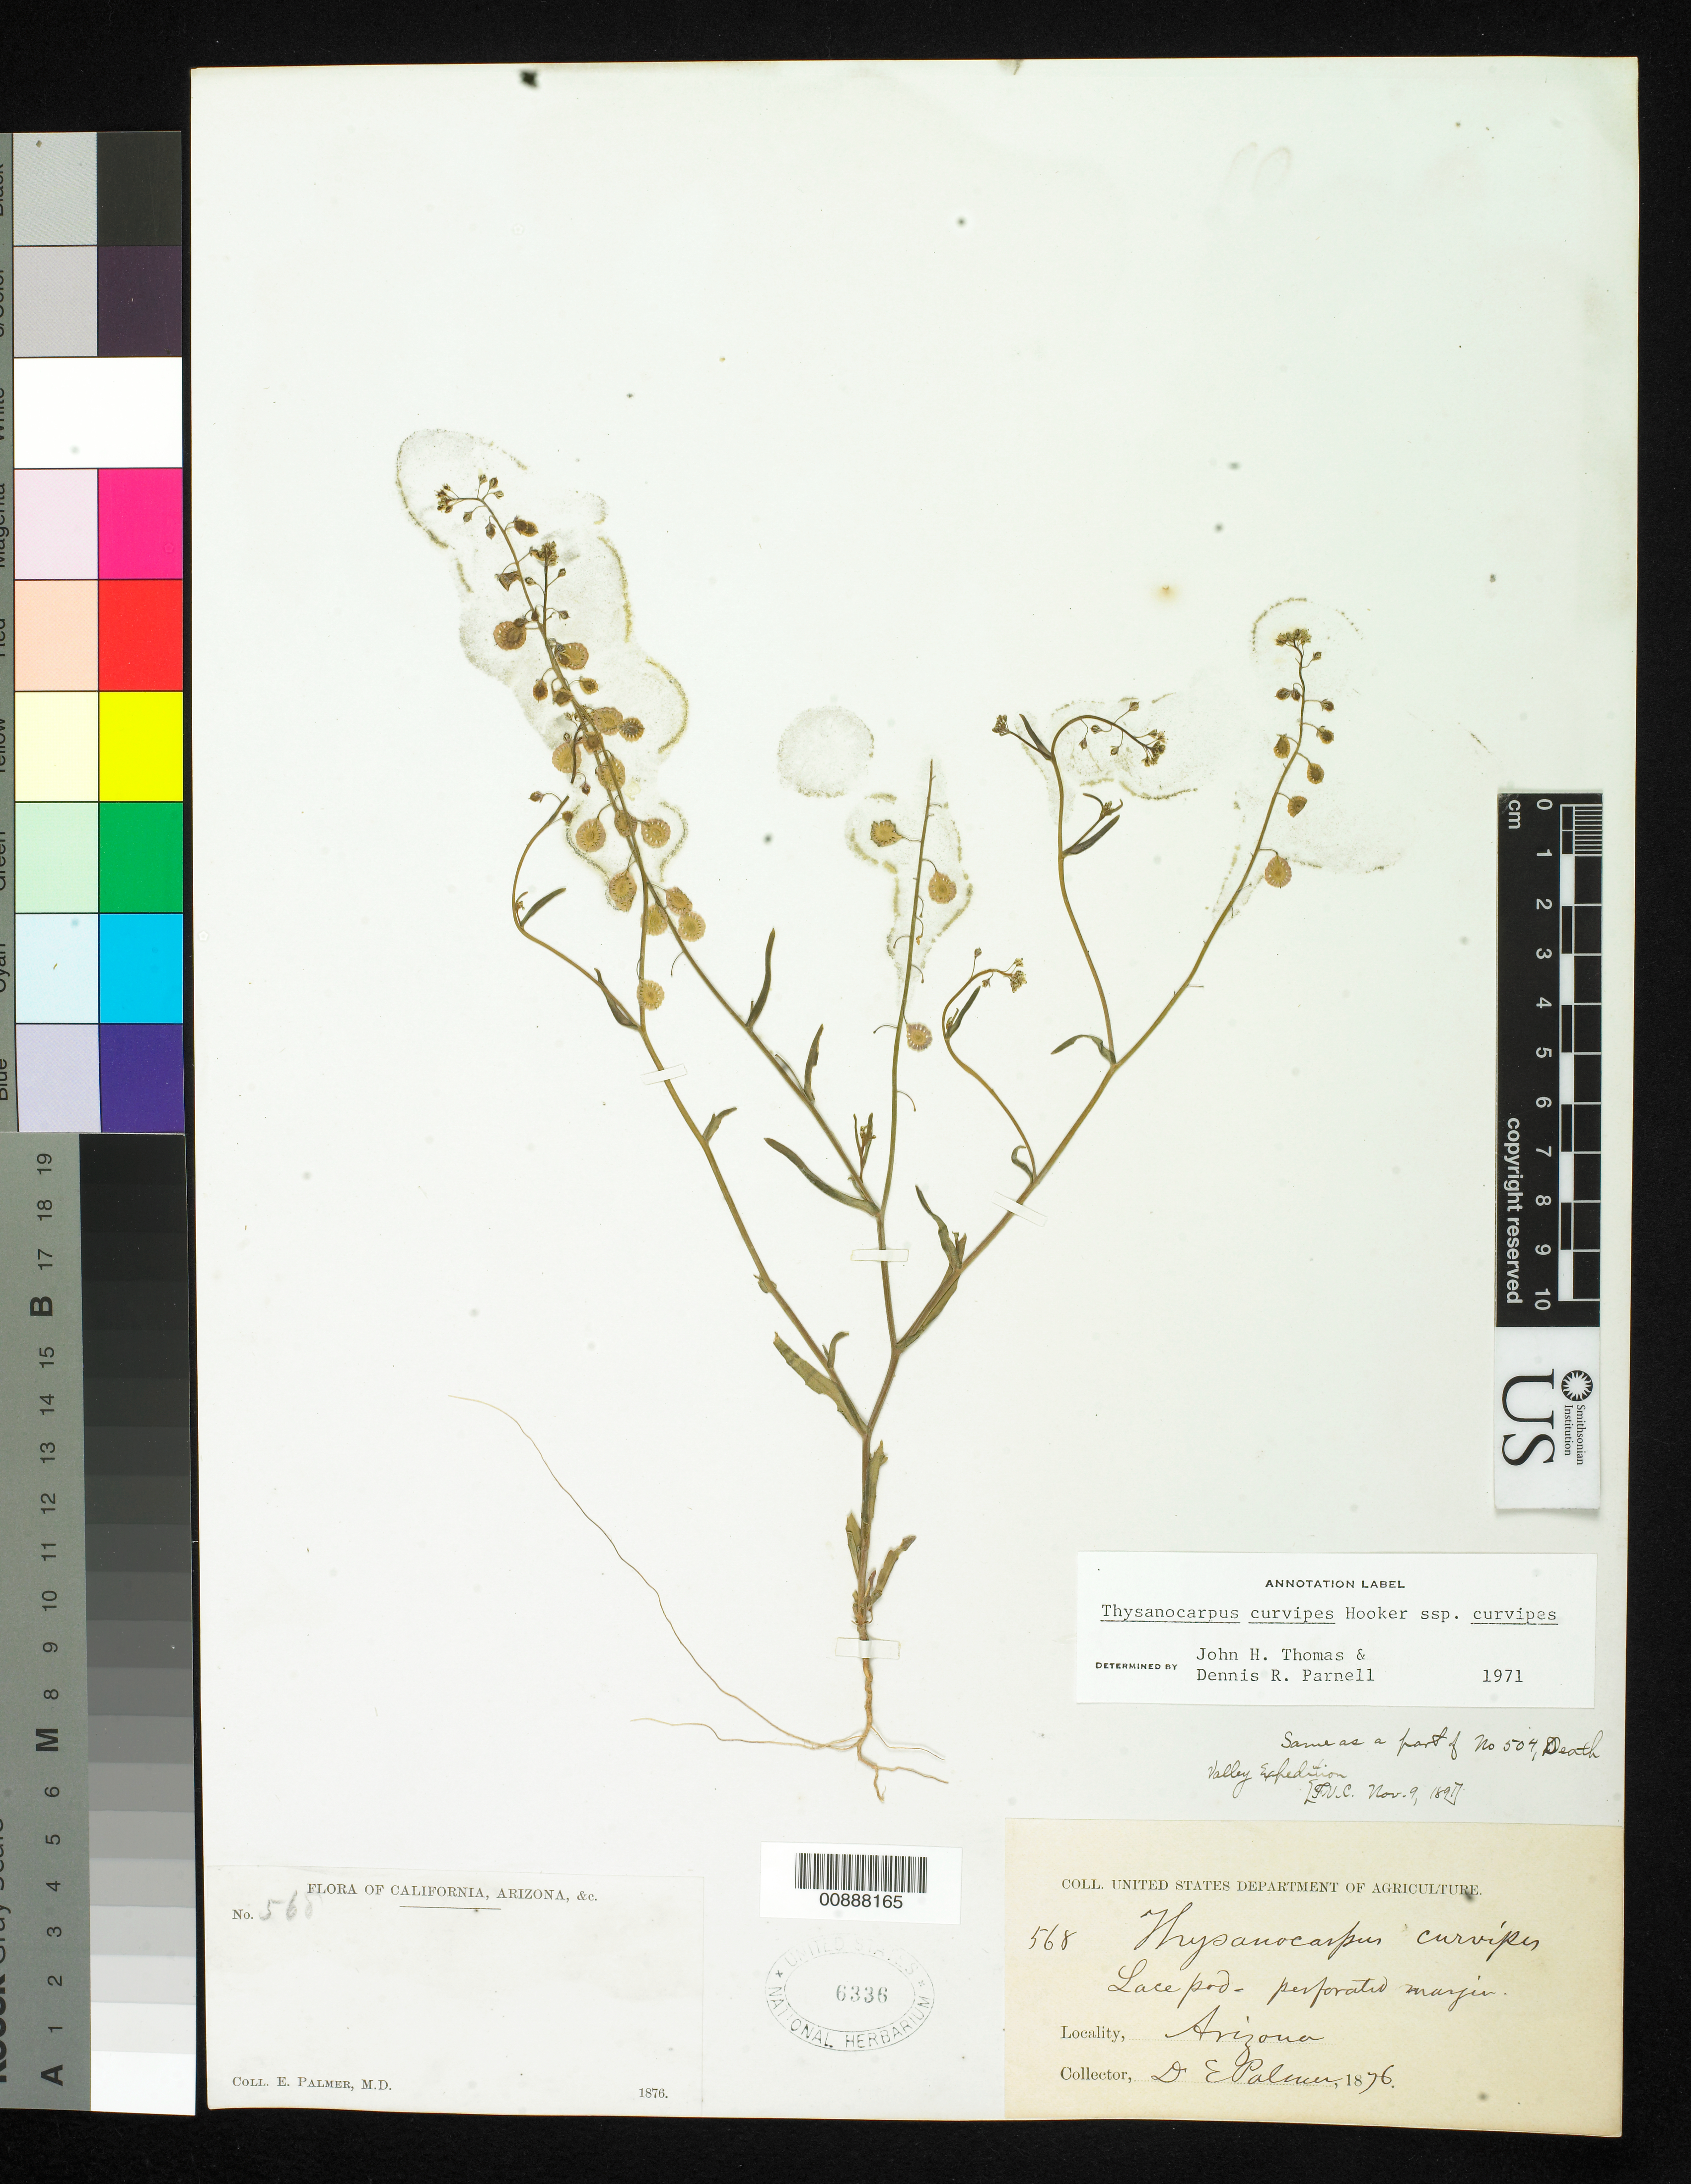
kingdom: Plantae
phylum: Tracheophyta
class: Magnoliopsida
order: Brassicales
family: Brassicaceae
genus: Thysanocarpus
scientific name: Thysanocarpus curvipes subsp. curvipes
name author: Hook.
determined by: Thomas, J. H.; Parnell, D. R.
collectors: E. Palmer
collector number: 568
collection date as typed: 1876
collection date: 1876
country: United States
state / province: Arizona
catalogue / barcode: US 6336